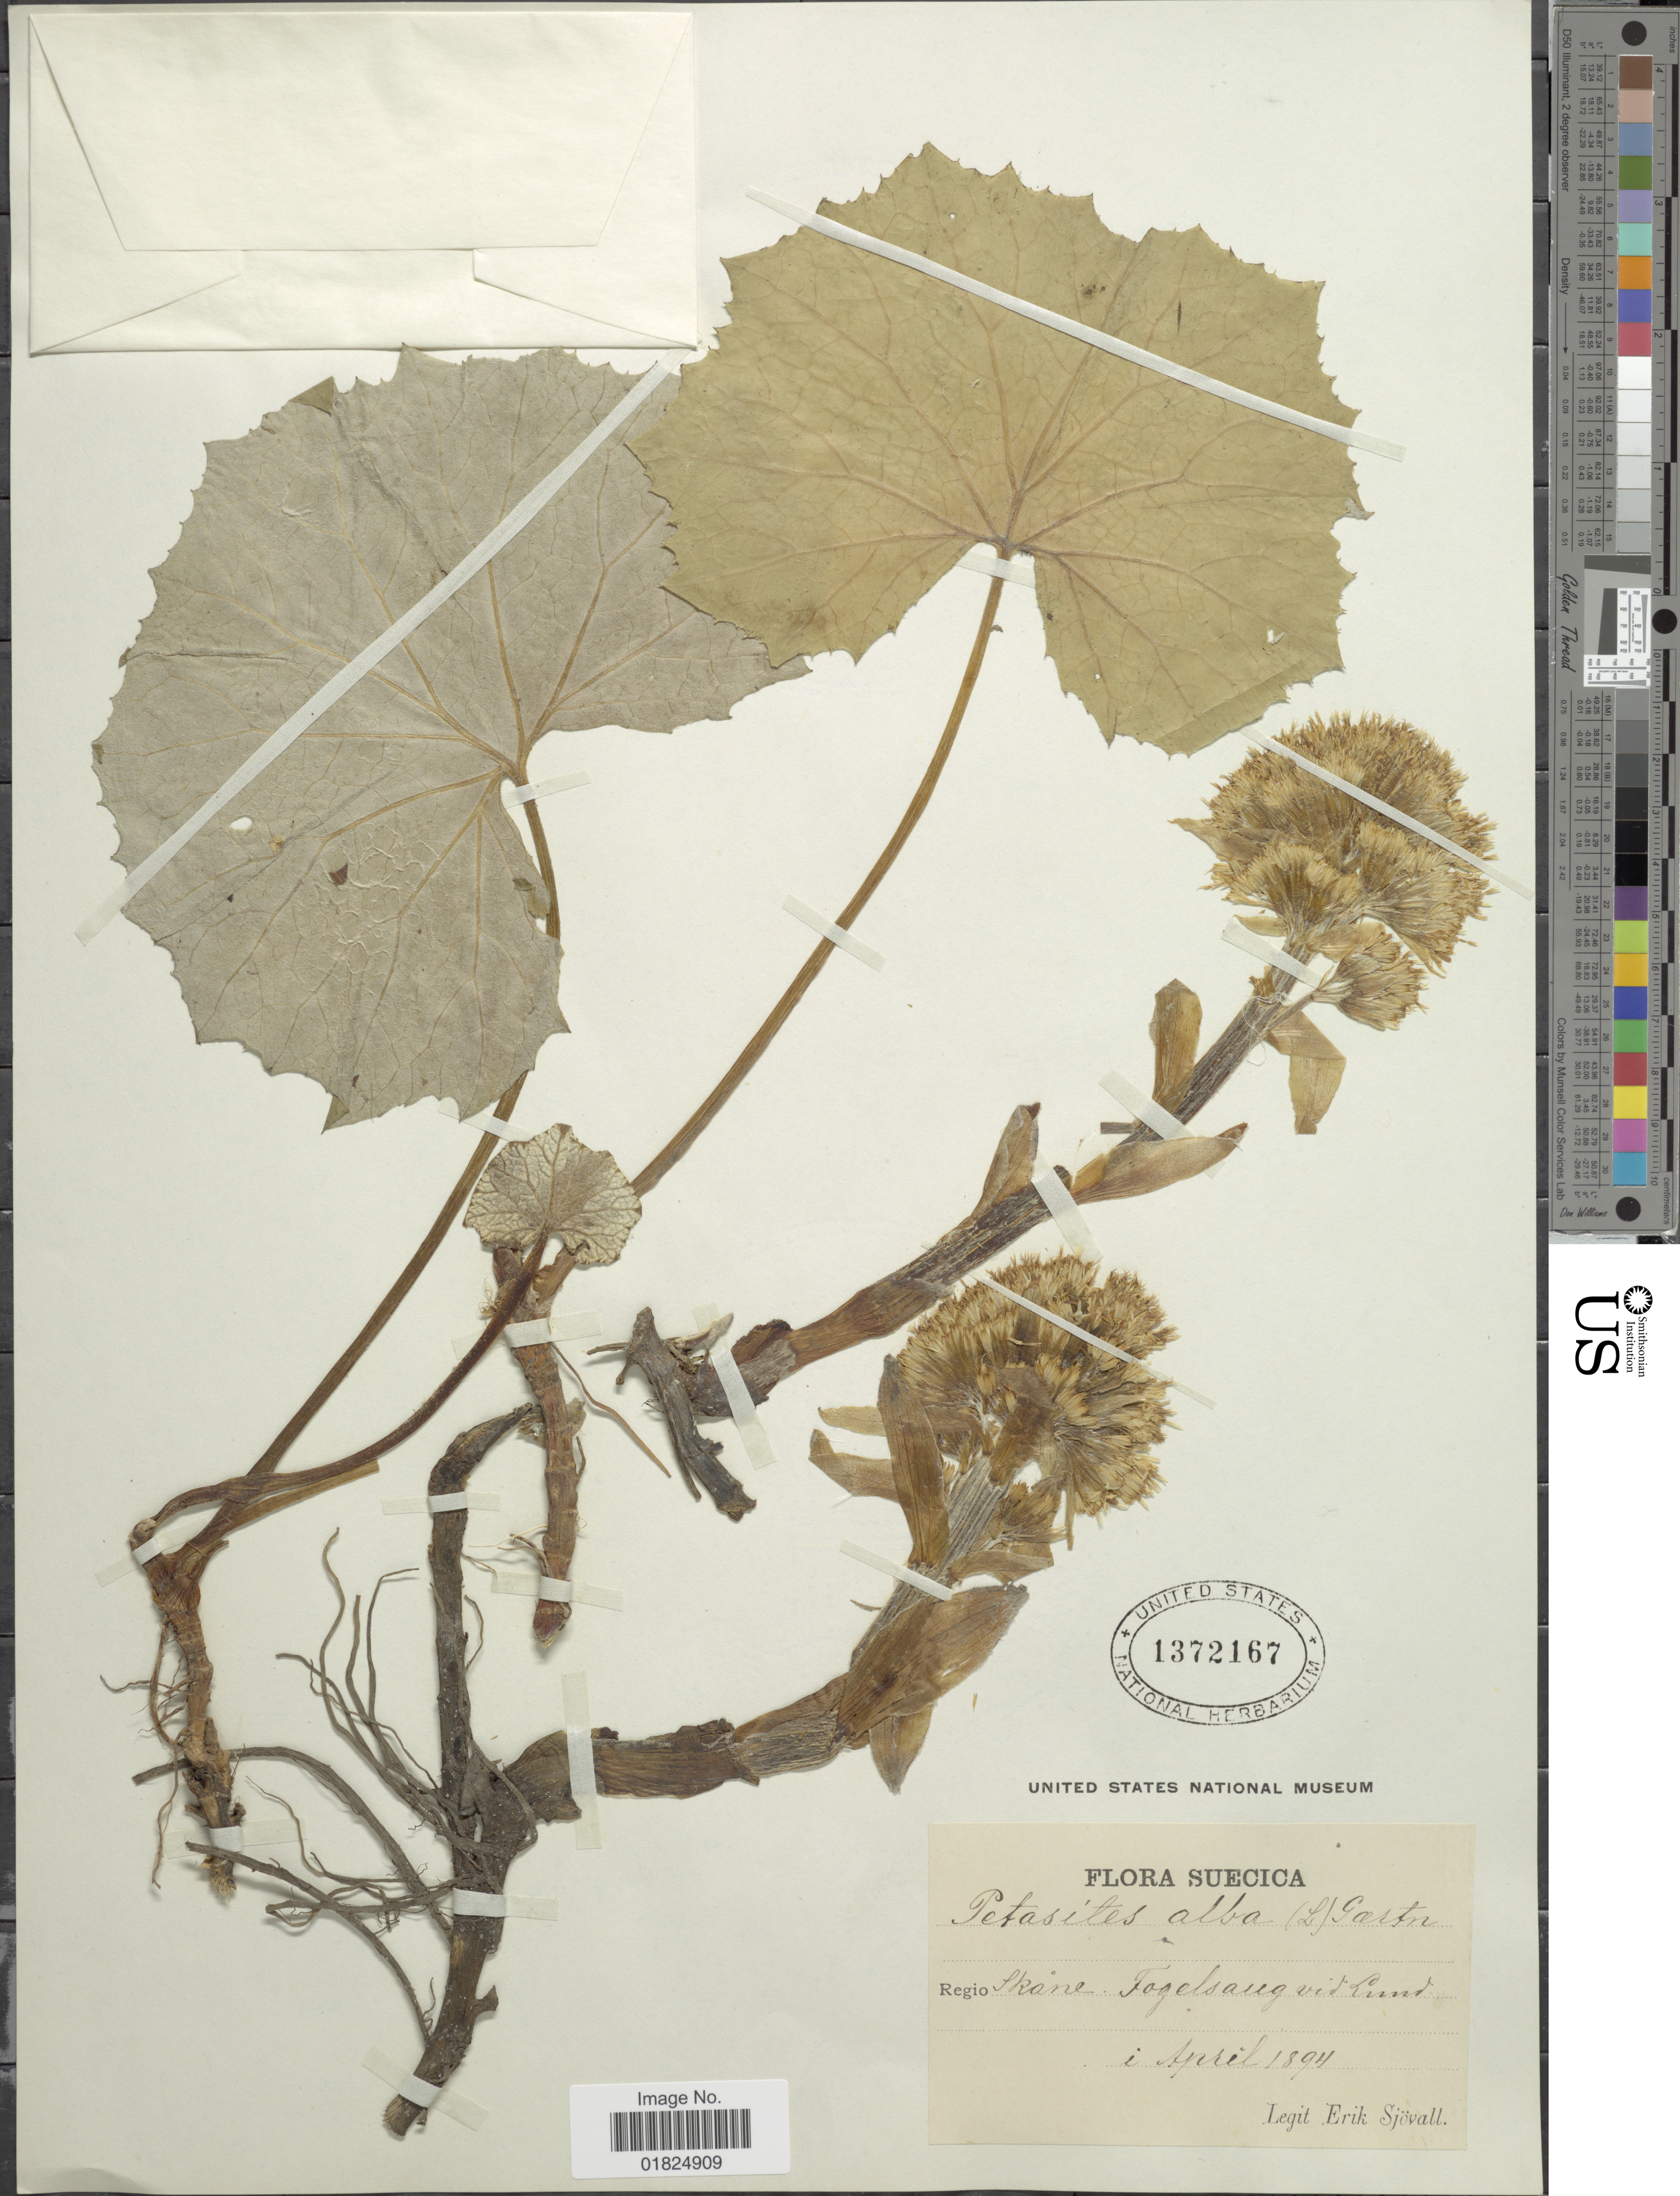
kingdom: Plantae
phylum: Tracheophyta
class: Magnoliopsida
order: Asterales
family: Asteraceae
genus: Petasites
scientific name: Petasites albus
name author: (L.) Gaertn.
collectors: E. Sjövall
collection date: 1894-04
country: Sweden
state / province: Skåne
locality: Suecica. Regio Skåne. Fogelsang vid Lund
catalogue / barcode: US 1372167